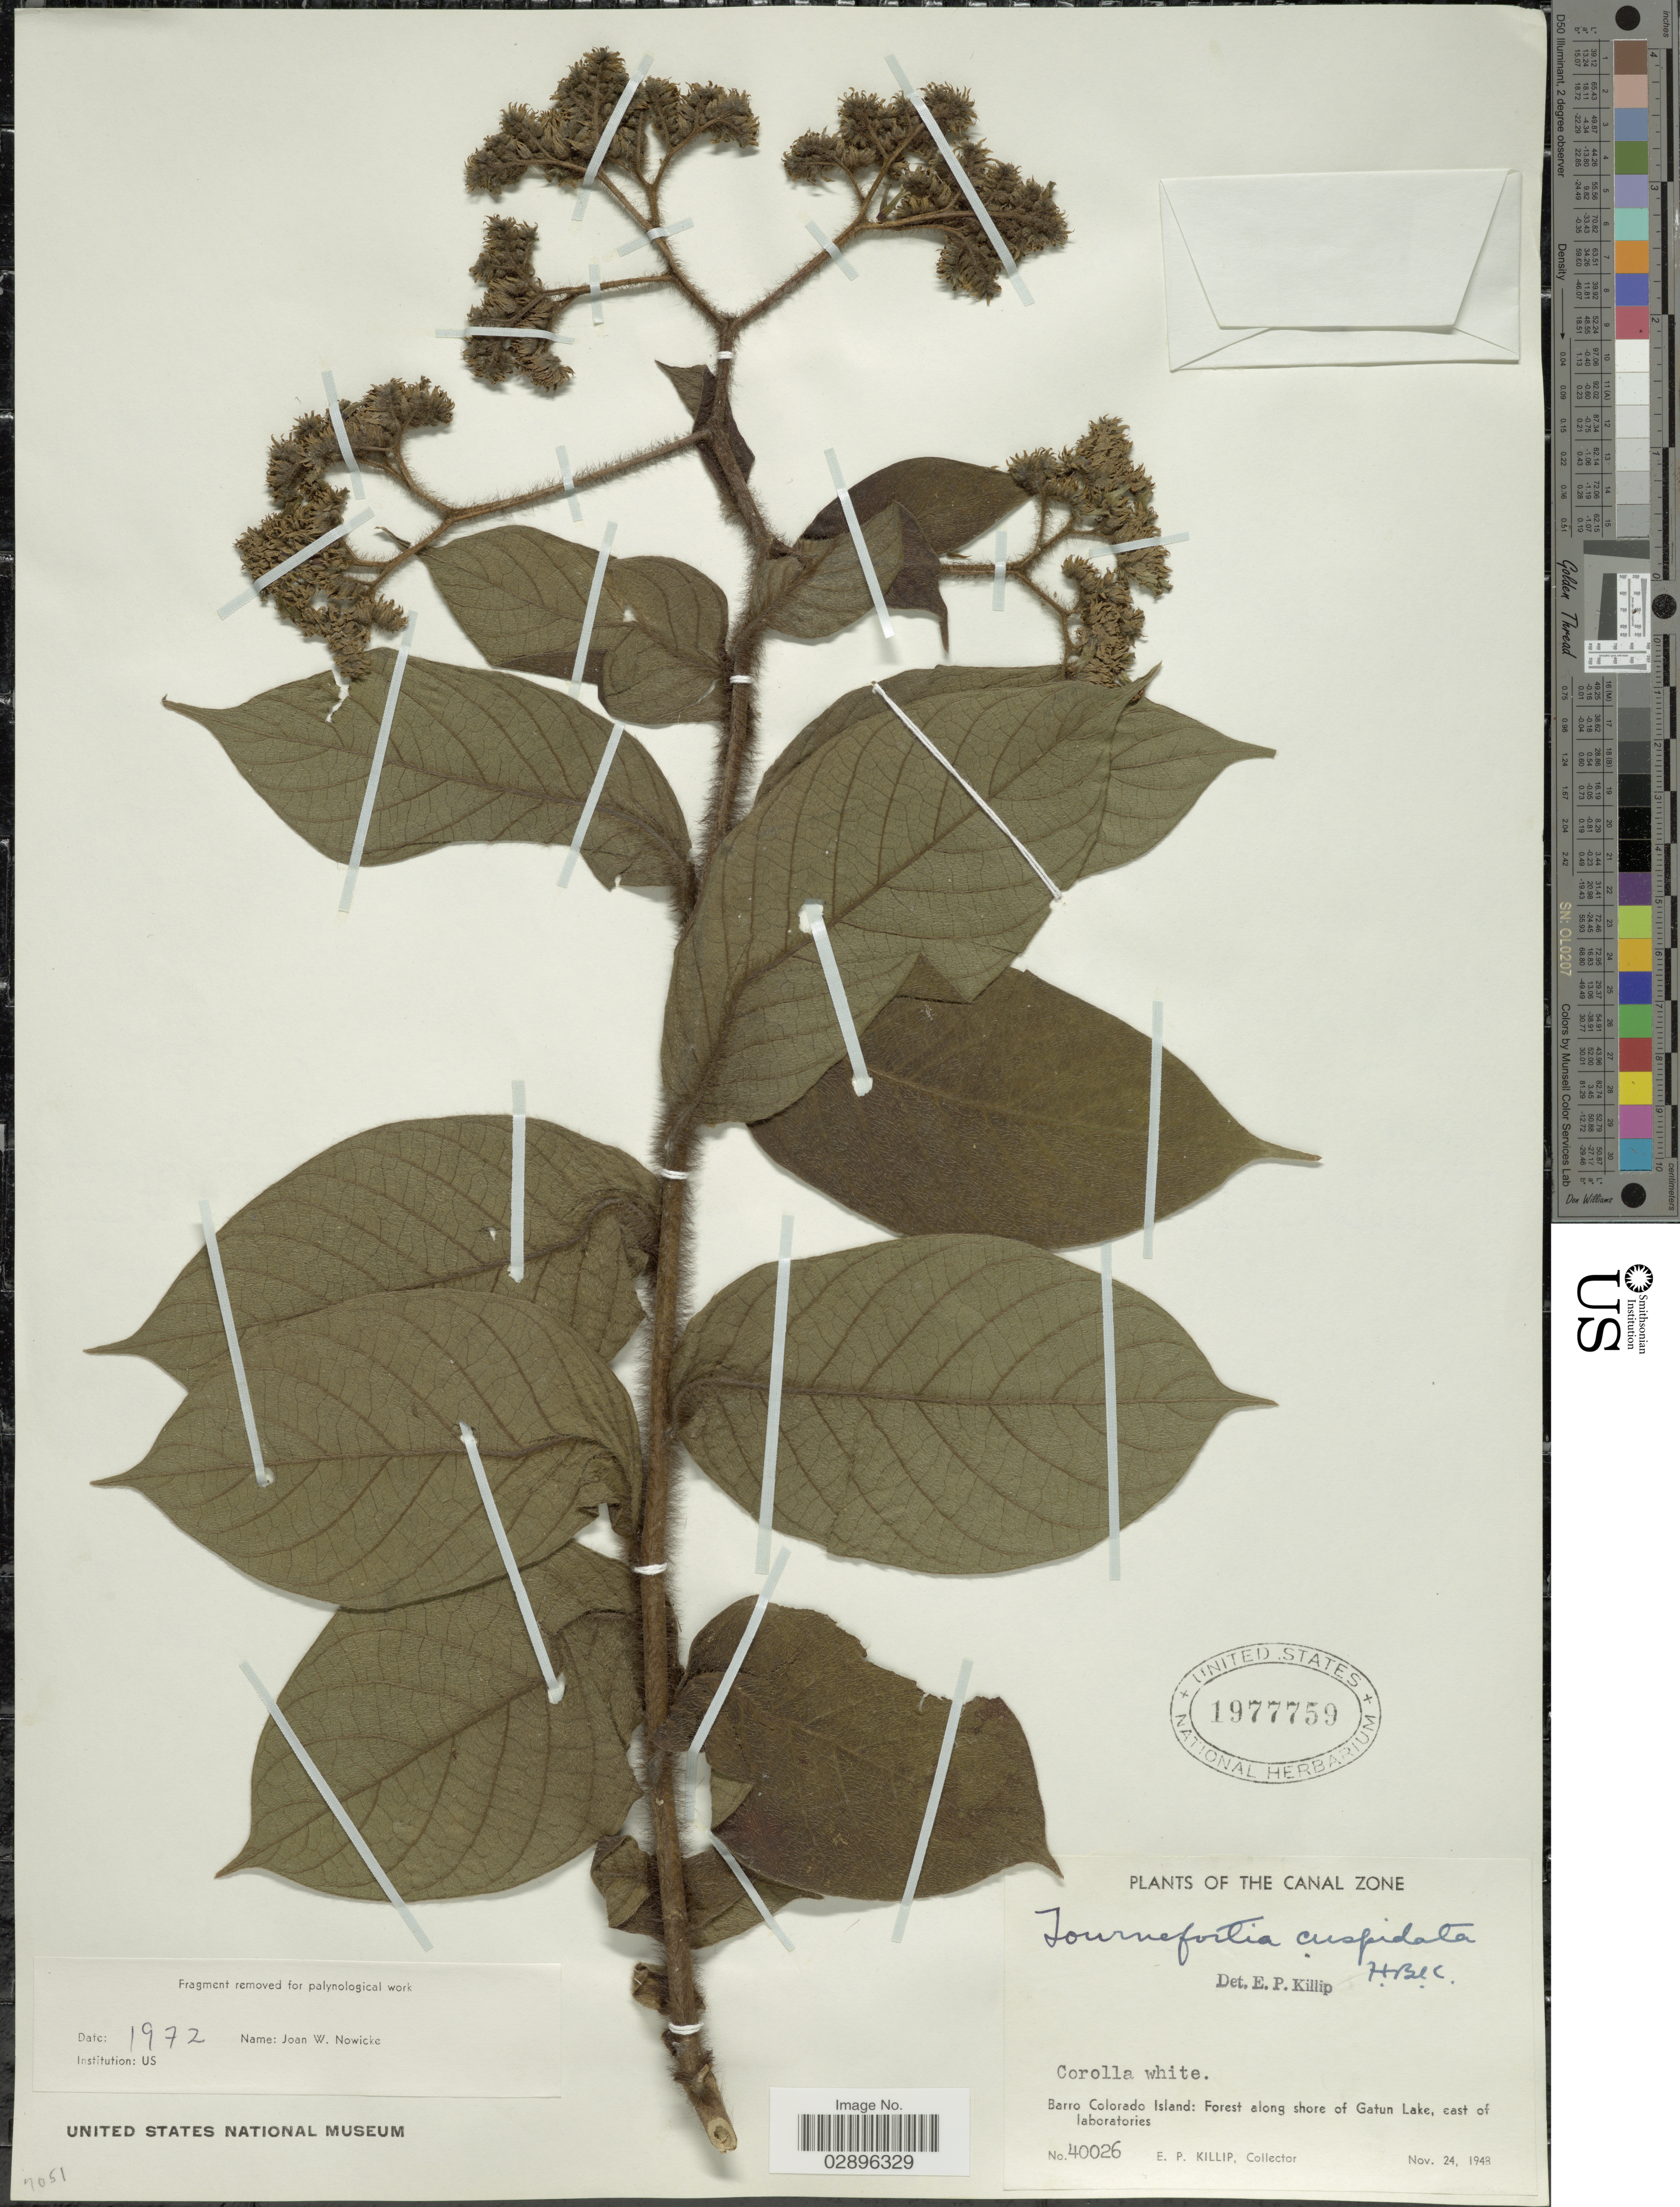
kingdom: Plantae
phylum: Tracheophyta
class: Magnoliopsida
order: Boraginales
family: Heliotropiaceae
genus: Tournefortia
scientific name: Tournefortia cuspidata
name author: Kunth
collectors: E. P. Killip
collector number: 40026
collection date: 1948-11-24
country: Panama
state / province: Panamá Oeste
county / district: Canal Zone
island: Barro Colorado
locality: Barro Colorado Island: Forest along shore of Gatun Lake, east of laboratories.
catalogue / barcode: US 1977759